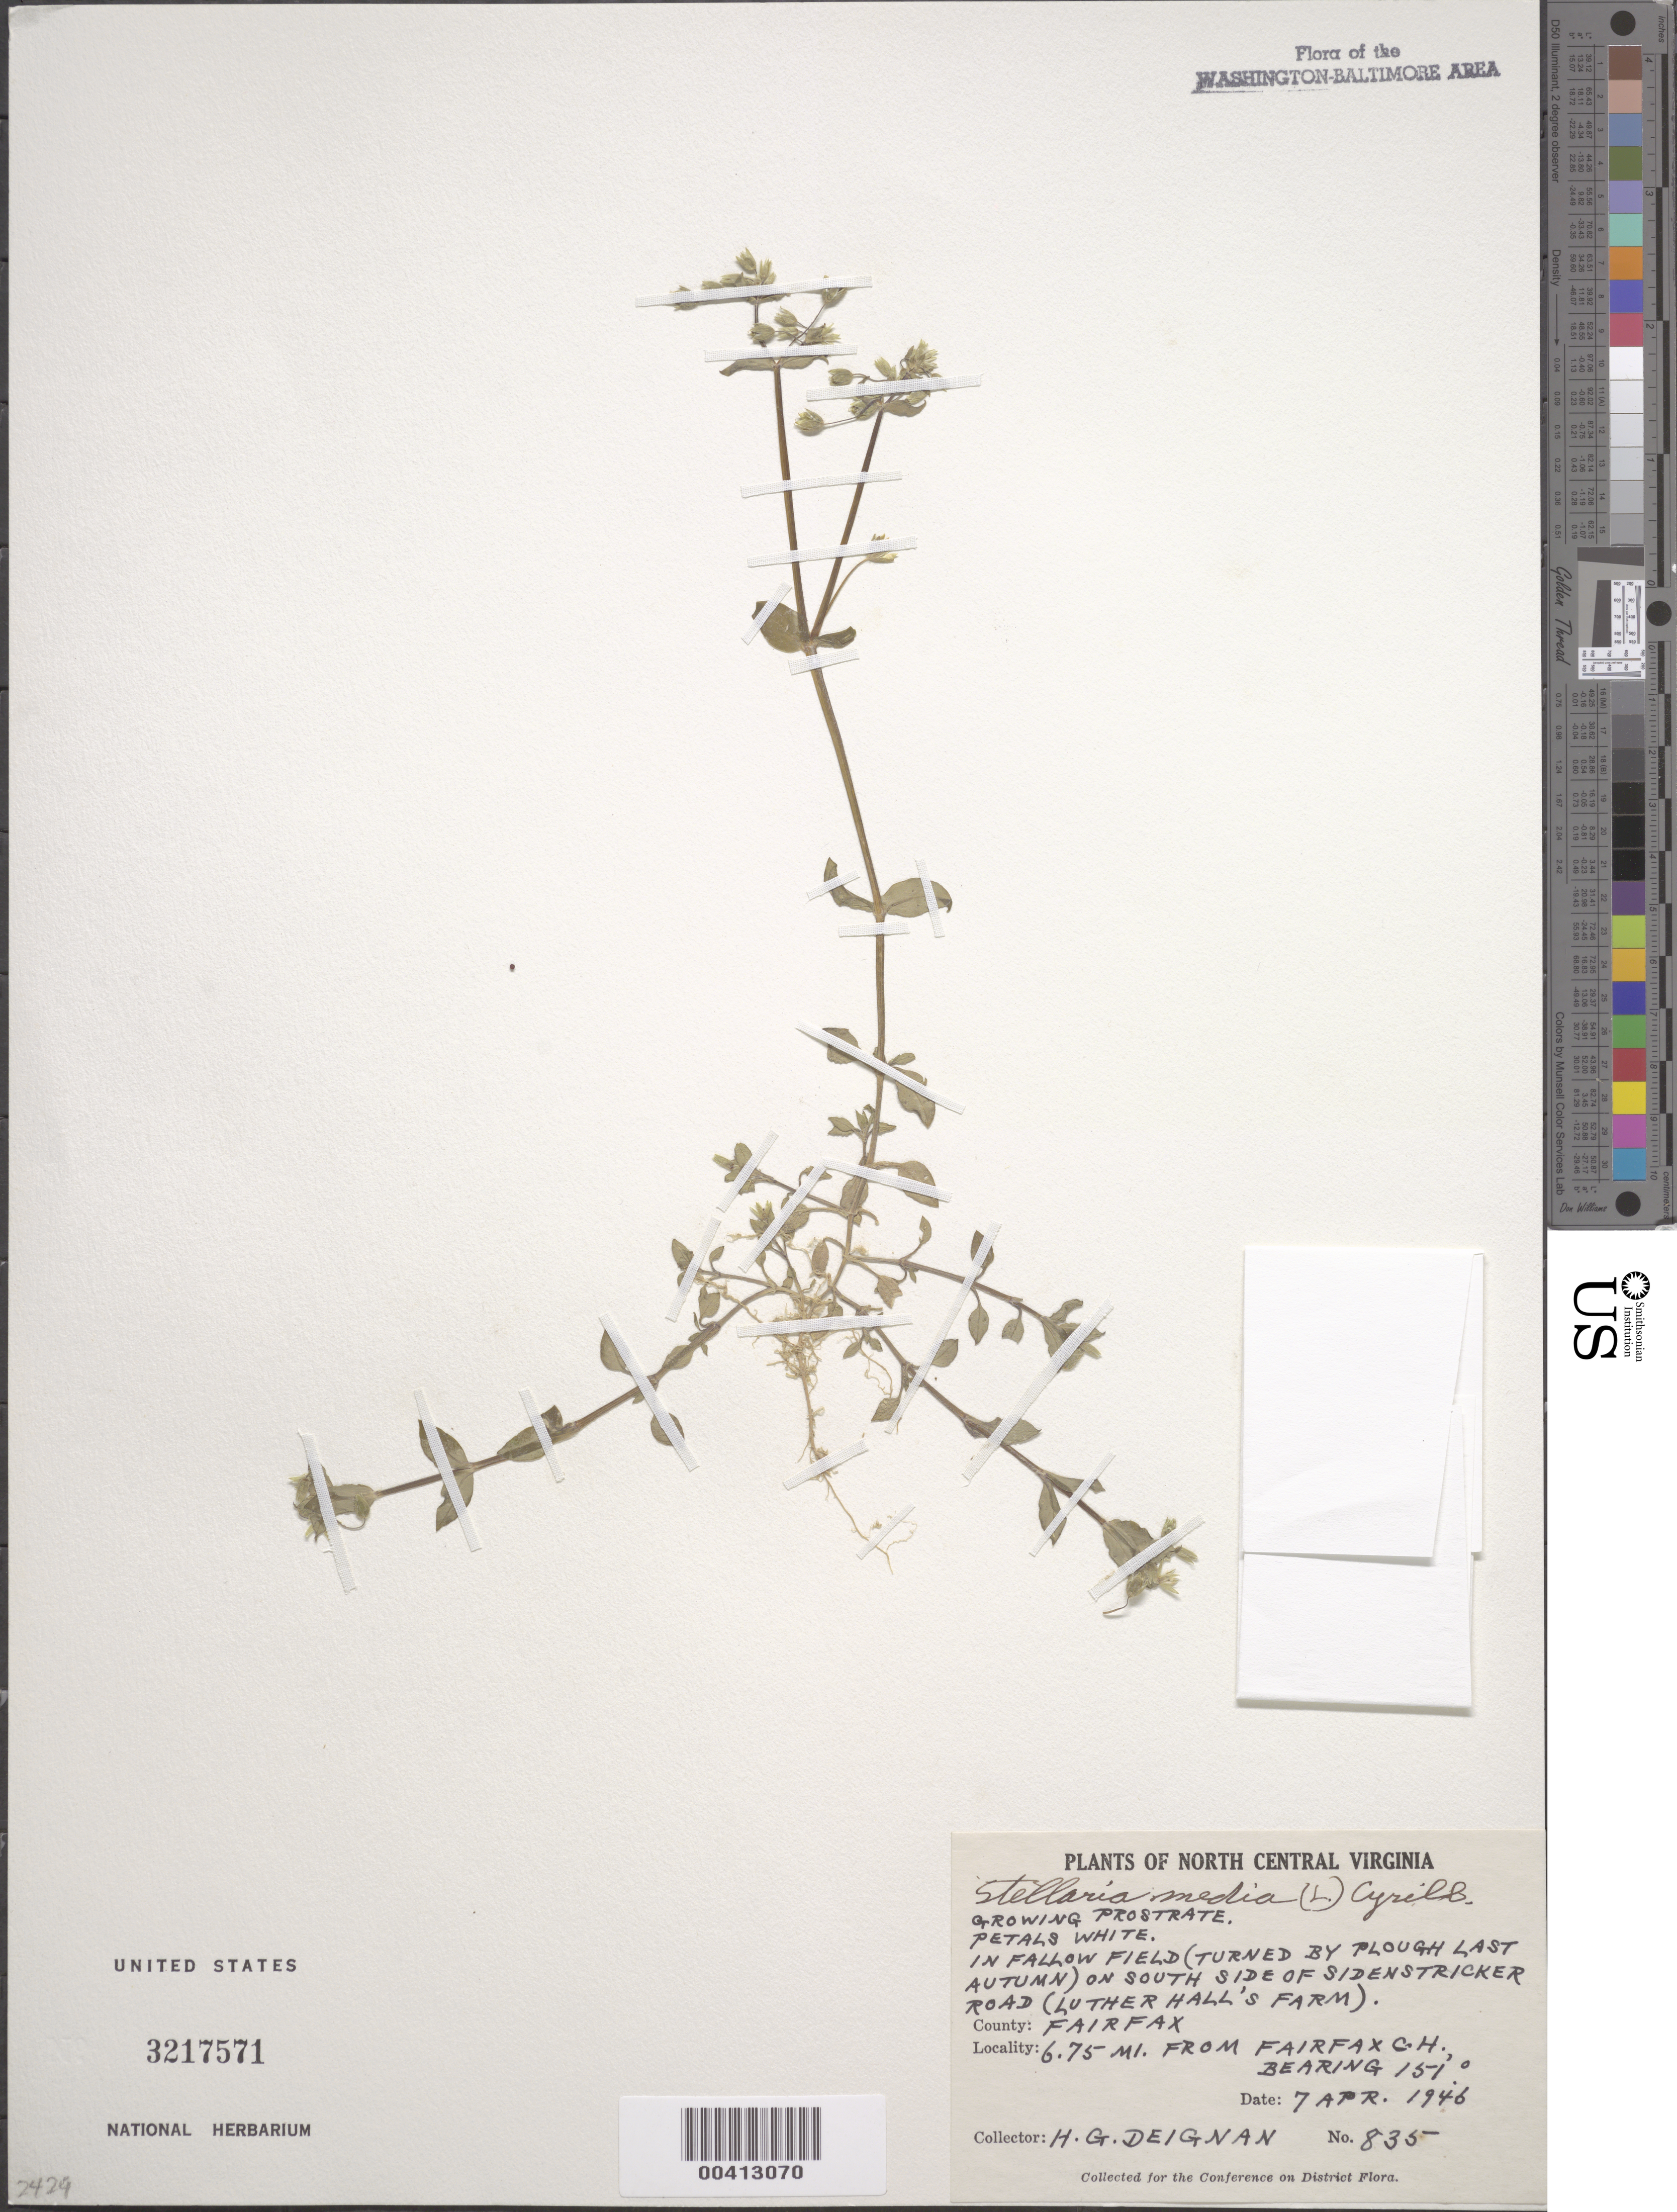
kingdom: Plantae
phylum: Tracheophyta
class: Magnoliopsida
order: Caryophyllales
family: Caryophyllaceae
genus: Stellaria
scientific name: Stellaria media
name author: (L.) Vill.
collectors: H. Deignan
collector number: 835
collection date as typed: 07 Apr 1946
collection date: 1946-04-07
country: United States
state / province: Virginia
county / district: Fairfax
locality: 6.75 mi. from Fairfax County Courthouse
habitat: In fallow field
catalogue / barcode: US 3217571